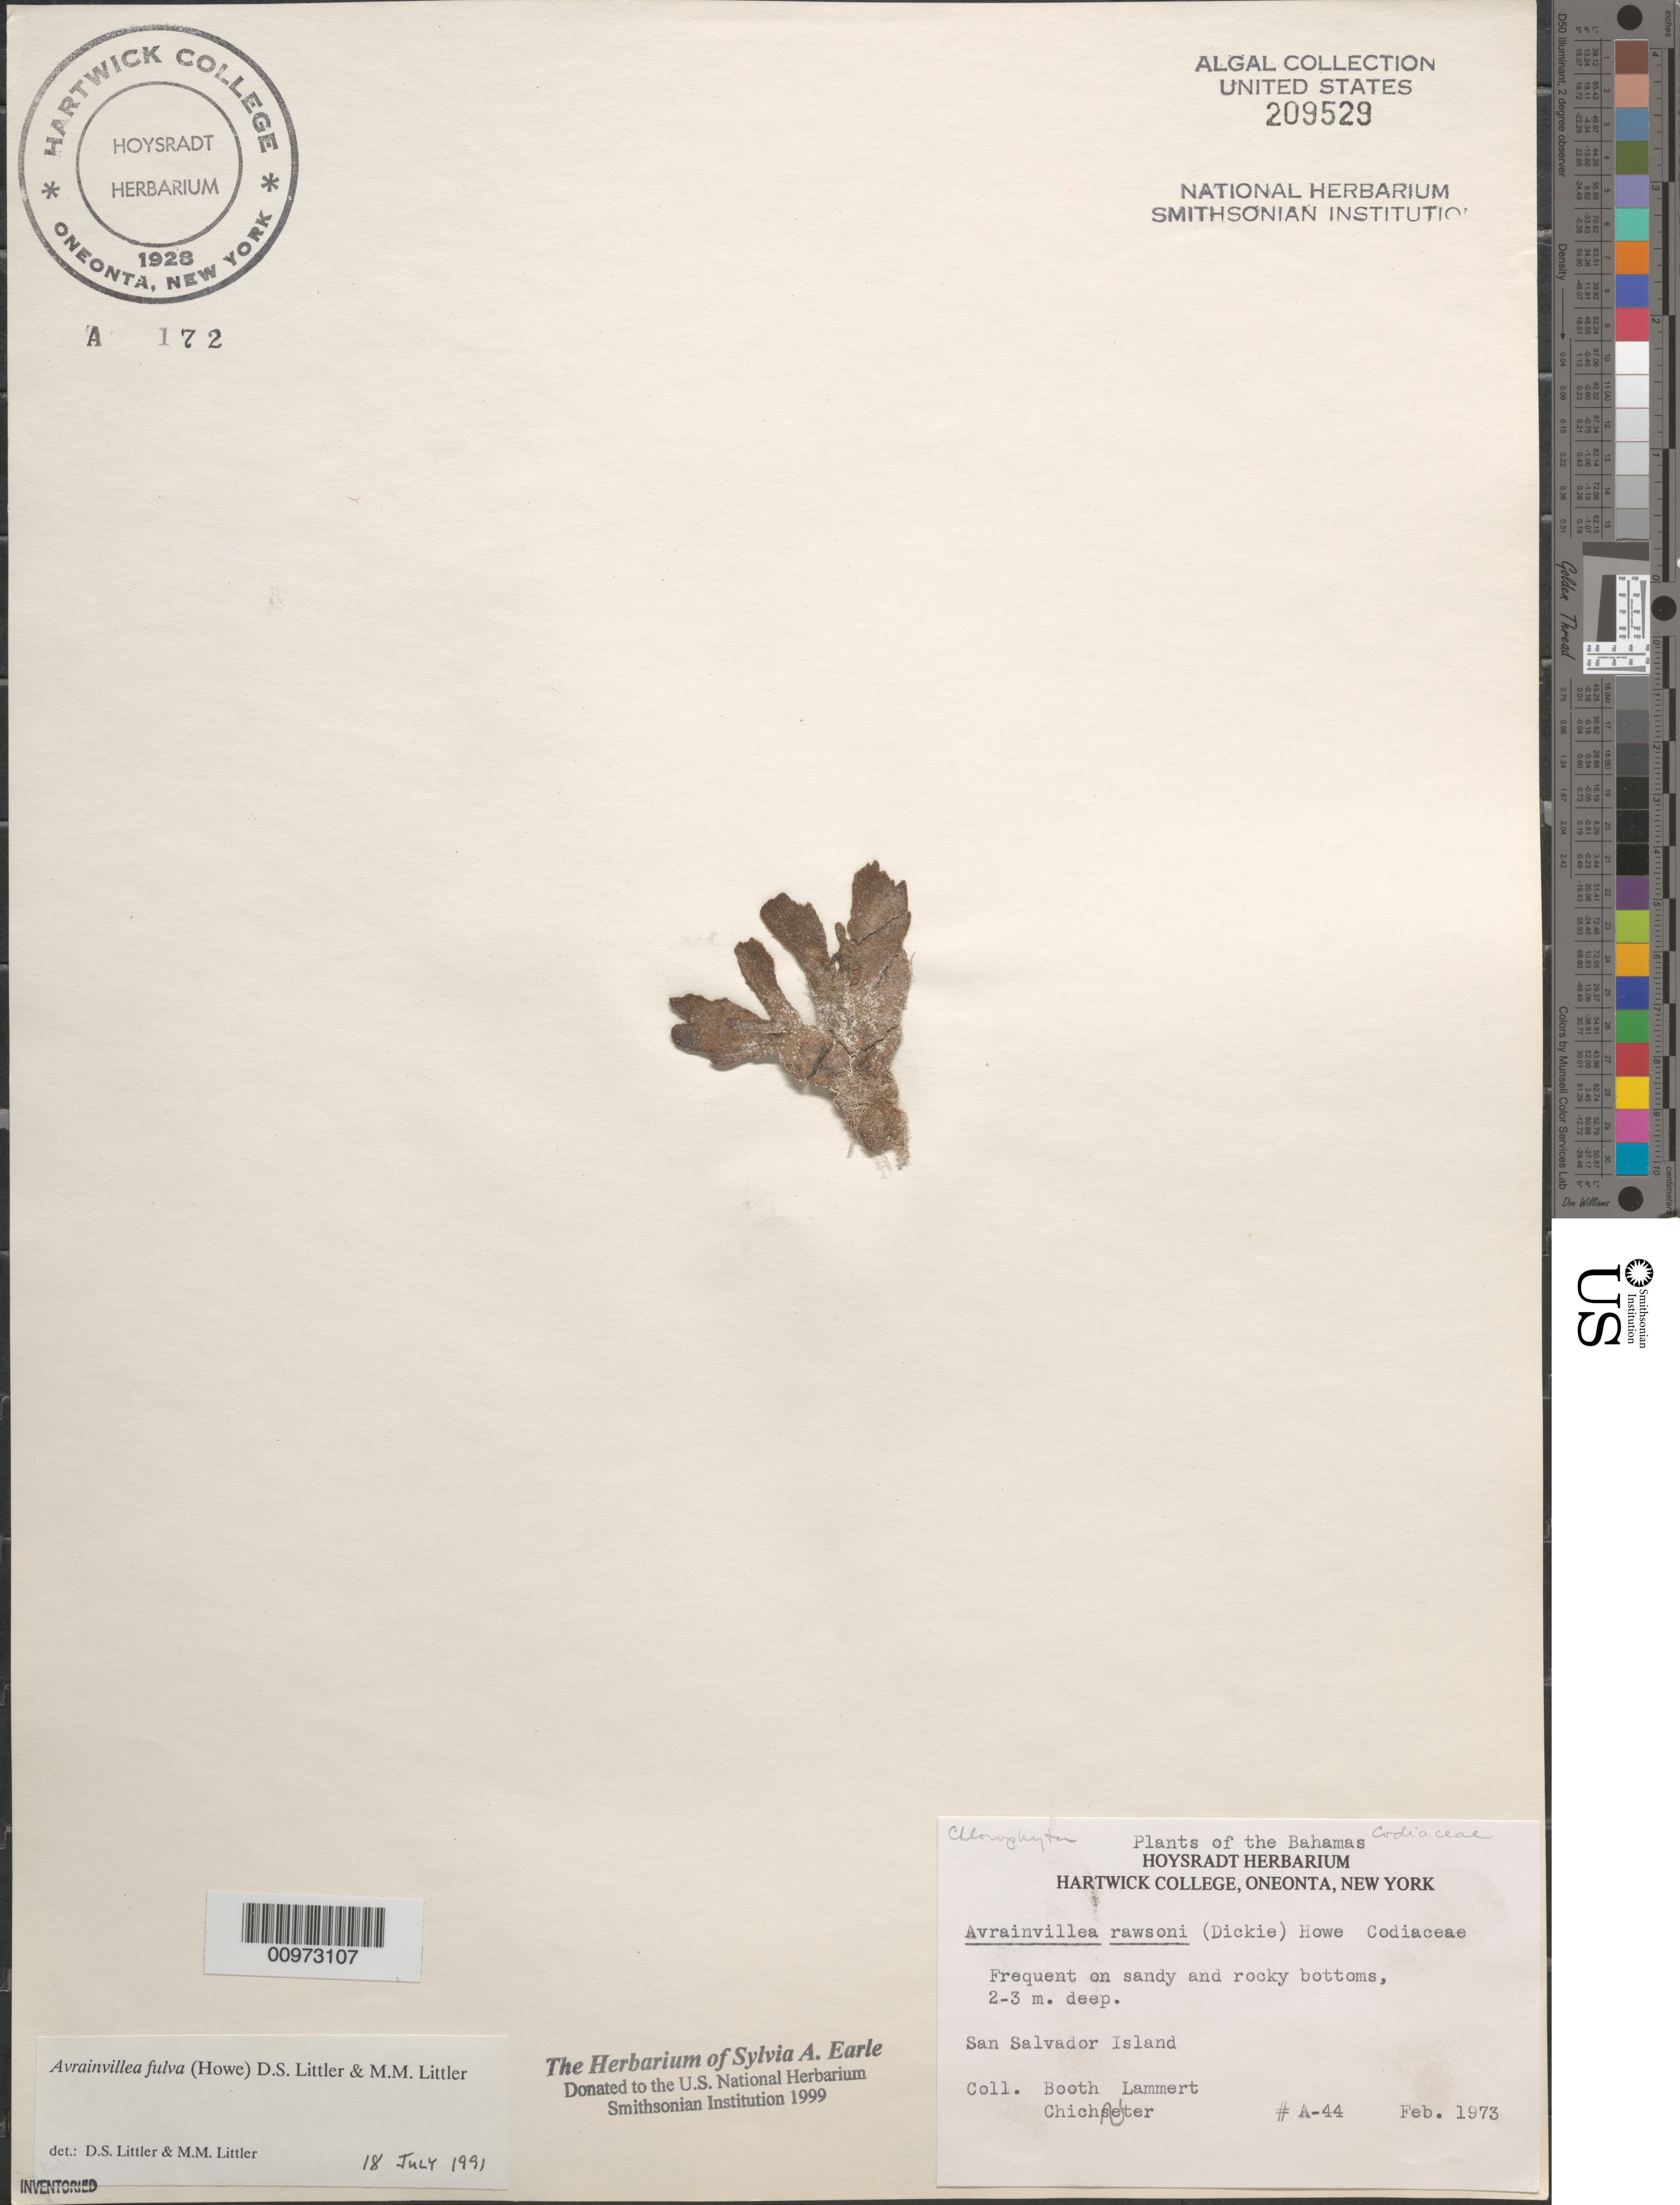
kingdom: Plantae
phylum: Chlorophyta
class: Ulvophyceae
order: Bryopsidales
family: Dichotomosiphonaceae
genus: Avrainvillea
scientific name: Avrainvillea fulva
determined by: Littler, D. S.; Littler, M. M.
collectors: -. Booth, -. Lammert & -. Chichester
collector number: A-44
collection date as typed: Feb 1973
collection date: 1973-02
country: Bahamas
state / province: San Salvador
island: San Salvador Island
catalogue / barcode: US 209529